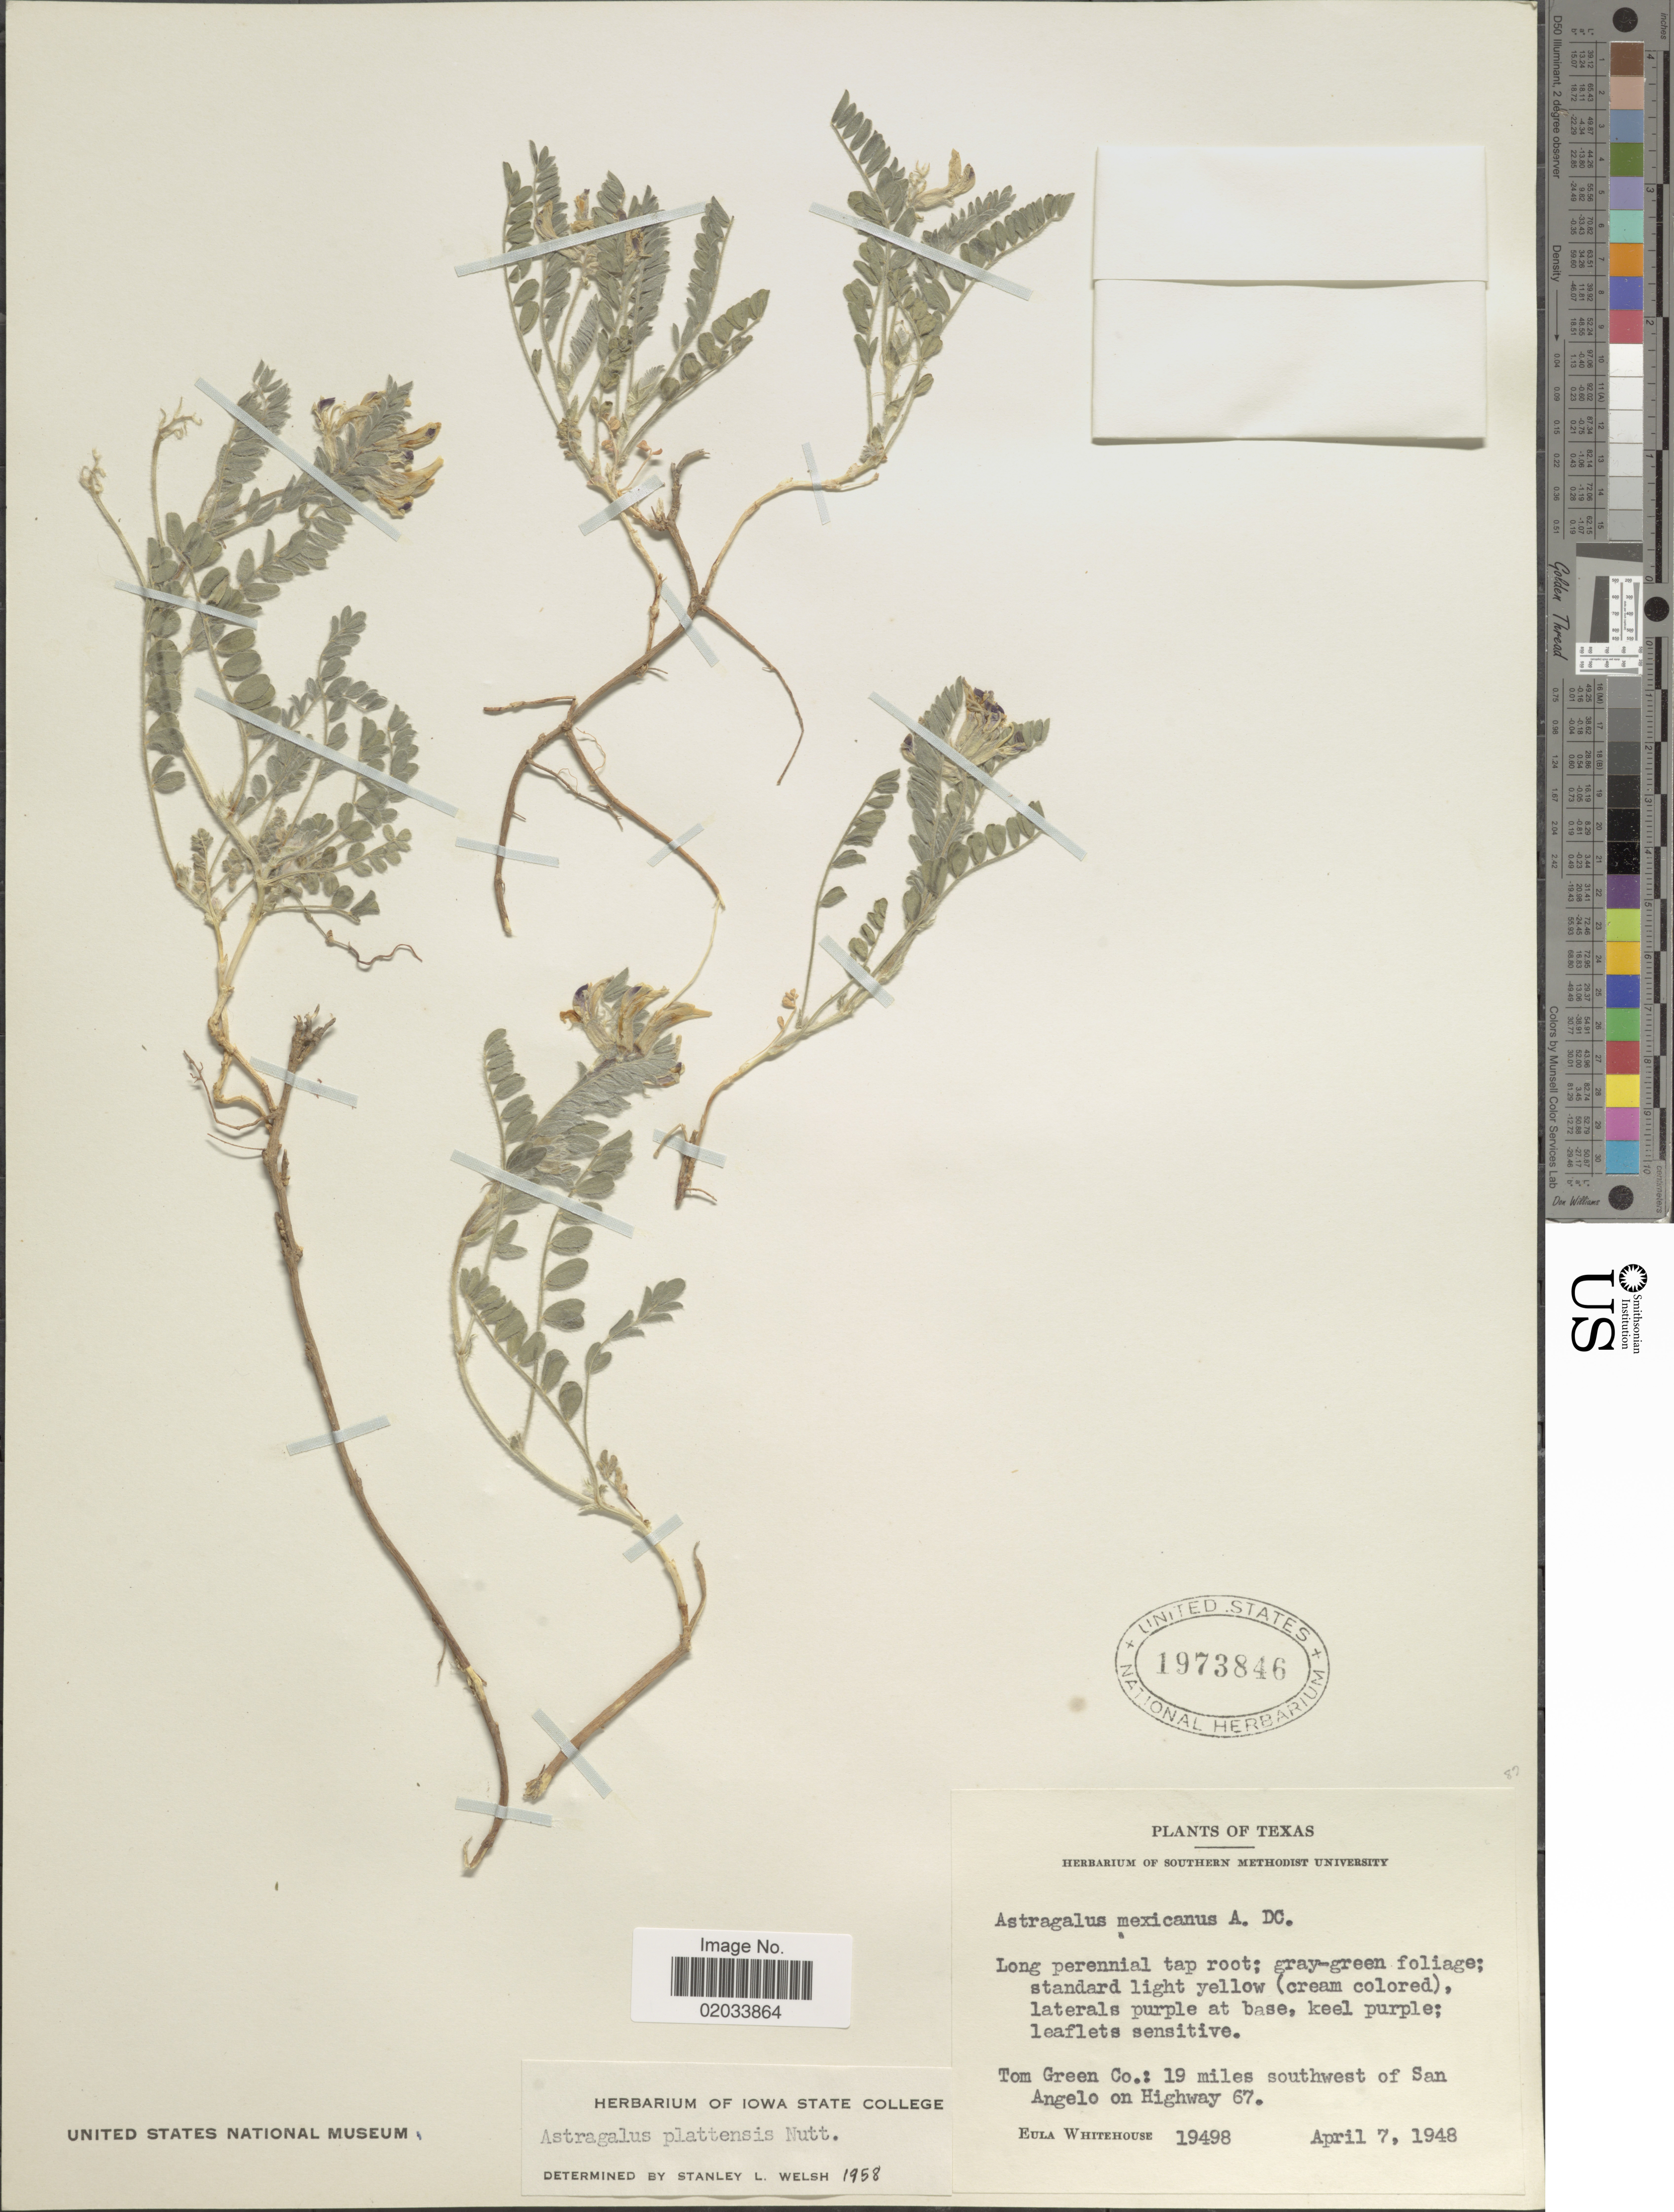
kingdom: Plantae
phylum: Tracheophyta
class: Magnoliopsida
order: Fabales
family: Fabaceae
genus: Astragalus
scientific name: Astragalus plattensis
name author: Nutt. ex Torr. & A. Gray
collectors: E. Whitehouse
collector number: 19498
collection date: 1948-04-07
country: United States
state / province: Texas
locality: Tom Green Co.: 19 miles southwest of San Angelo om Highway 67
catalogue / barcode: US 1973846